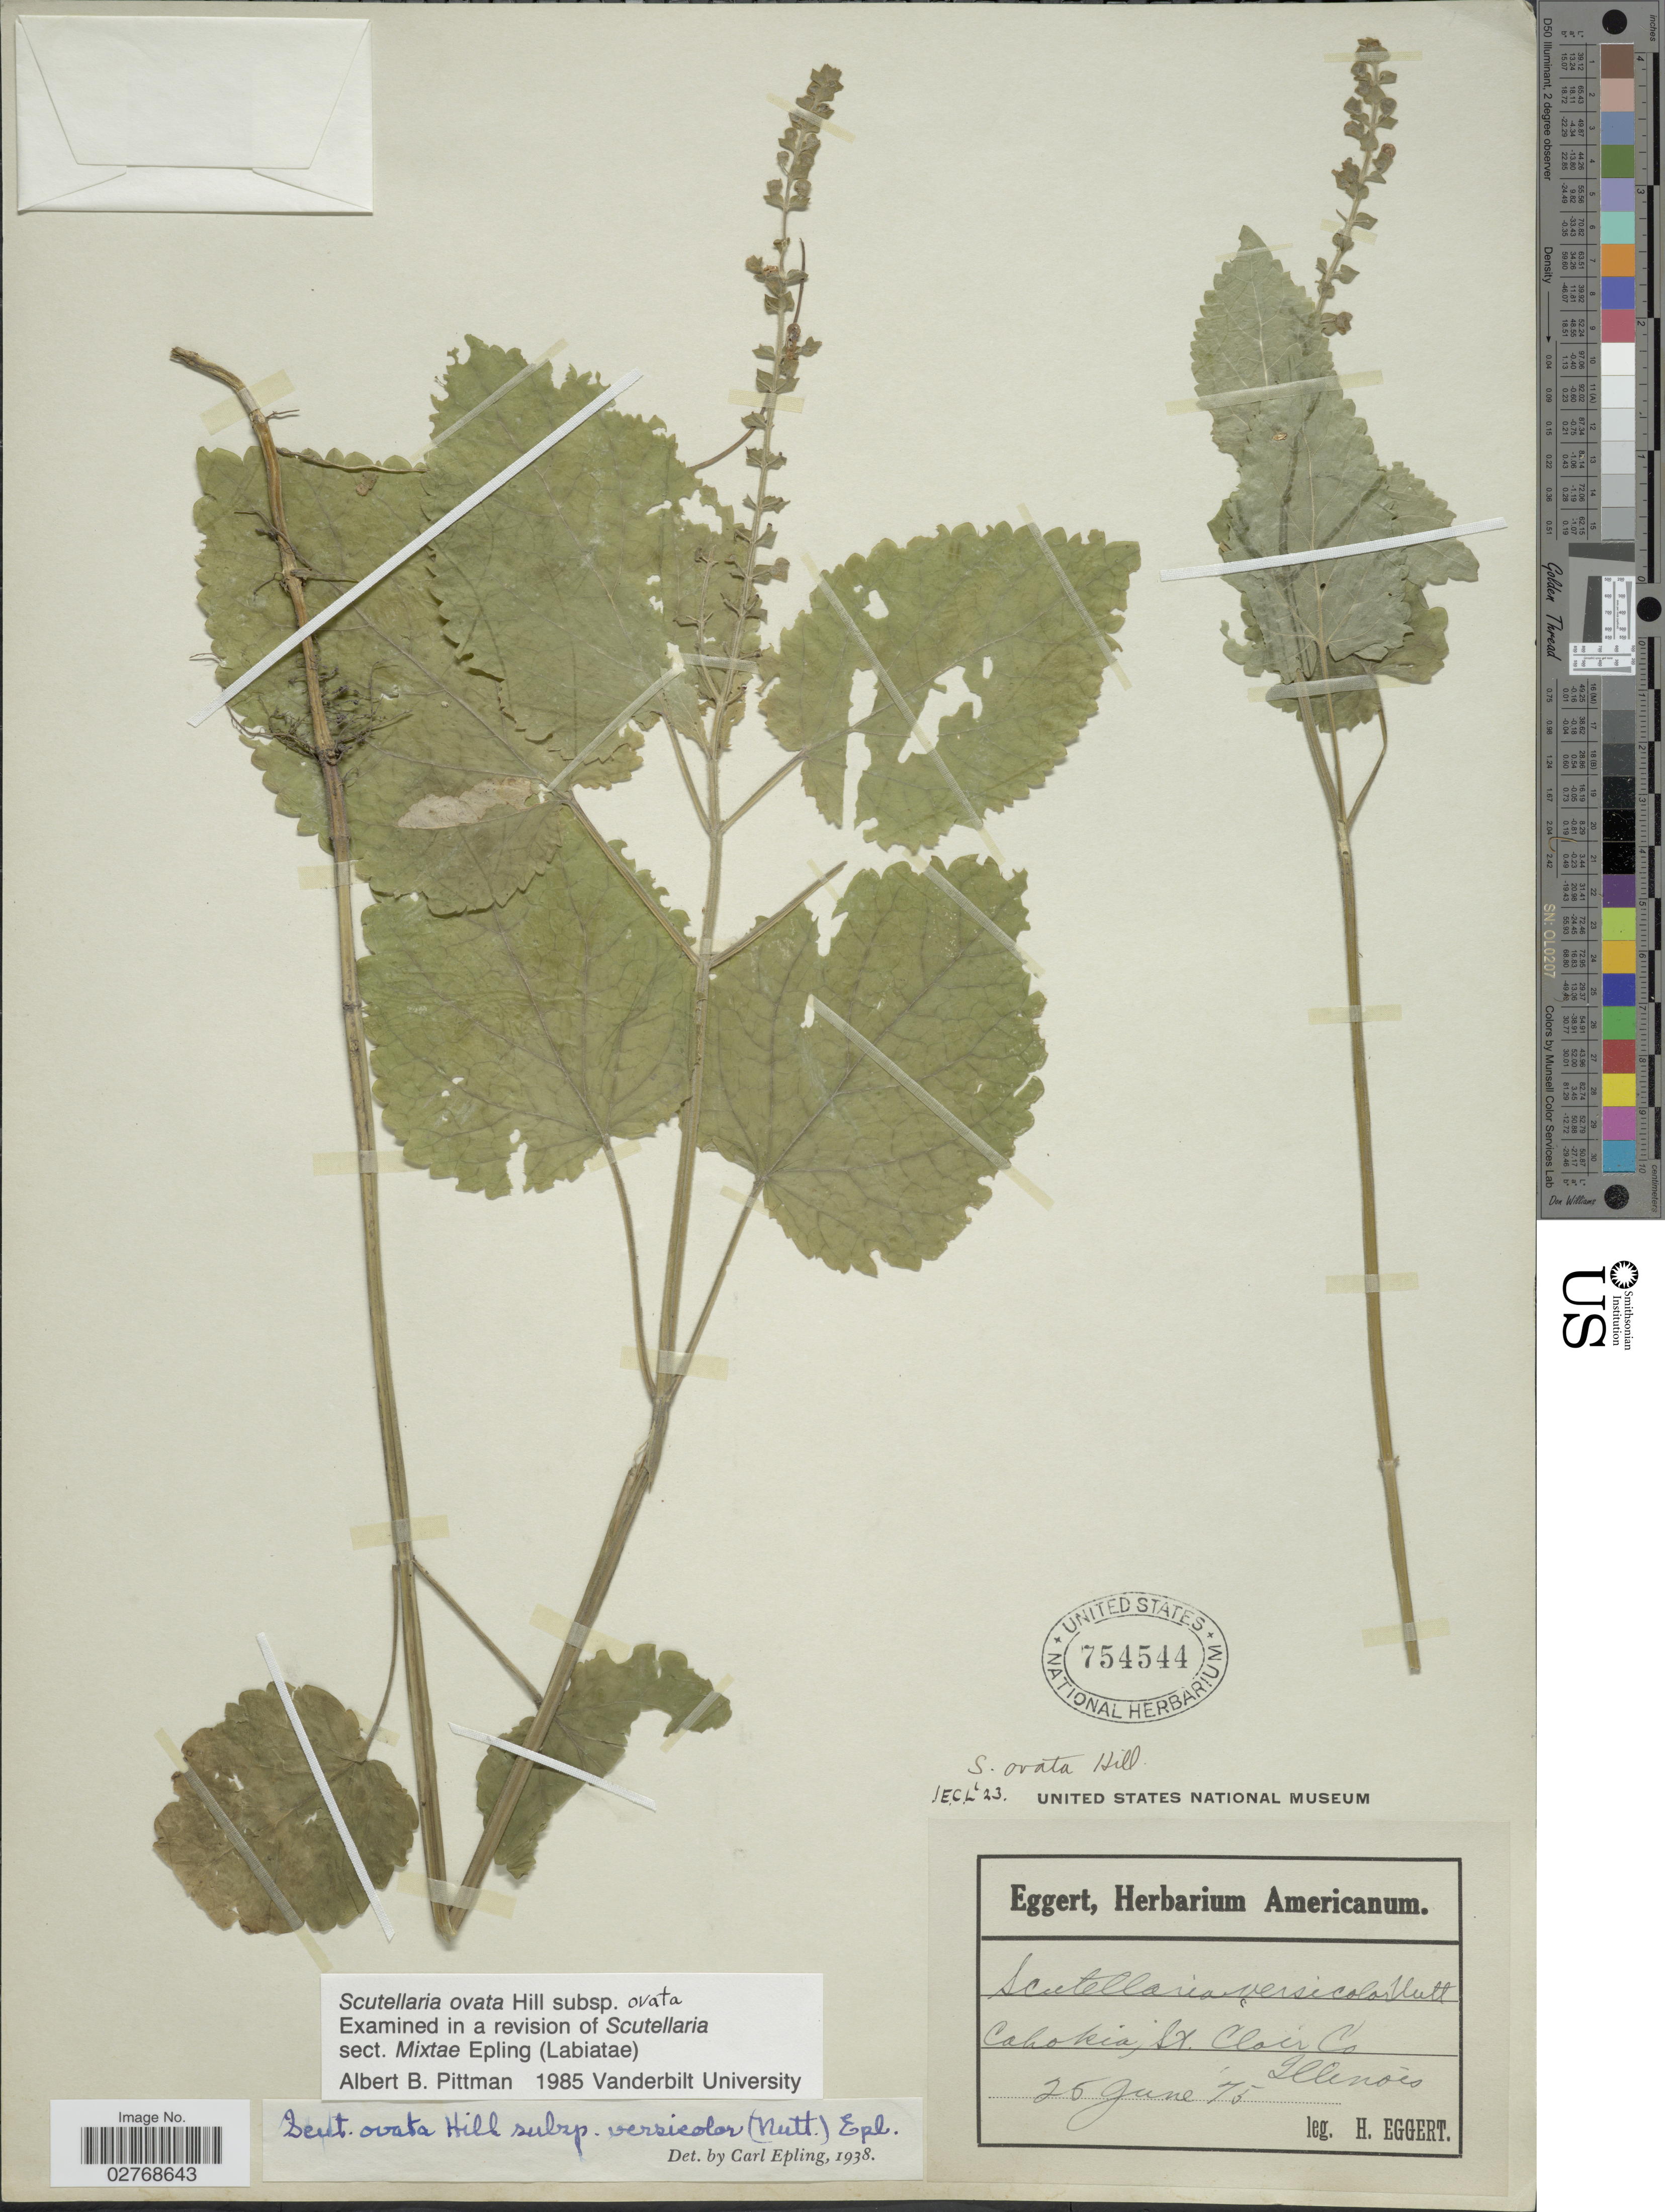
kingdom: Plantae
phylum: Tracheophyta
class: Magnoliopsida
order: Lamiales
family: Lamiaceae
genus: Scutellaria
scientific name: Scutellaria ovata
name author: Hill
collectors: H. Eggert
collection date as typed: Transcribed d/m/y: 26/6/75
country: United States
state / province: Illinois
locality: Cahokia, St. Clair Co.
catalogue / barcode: US 754544